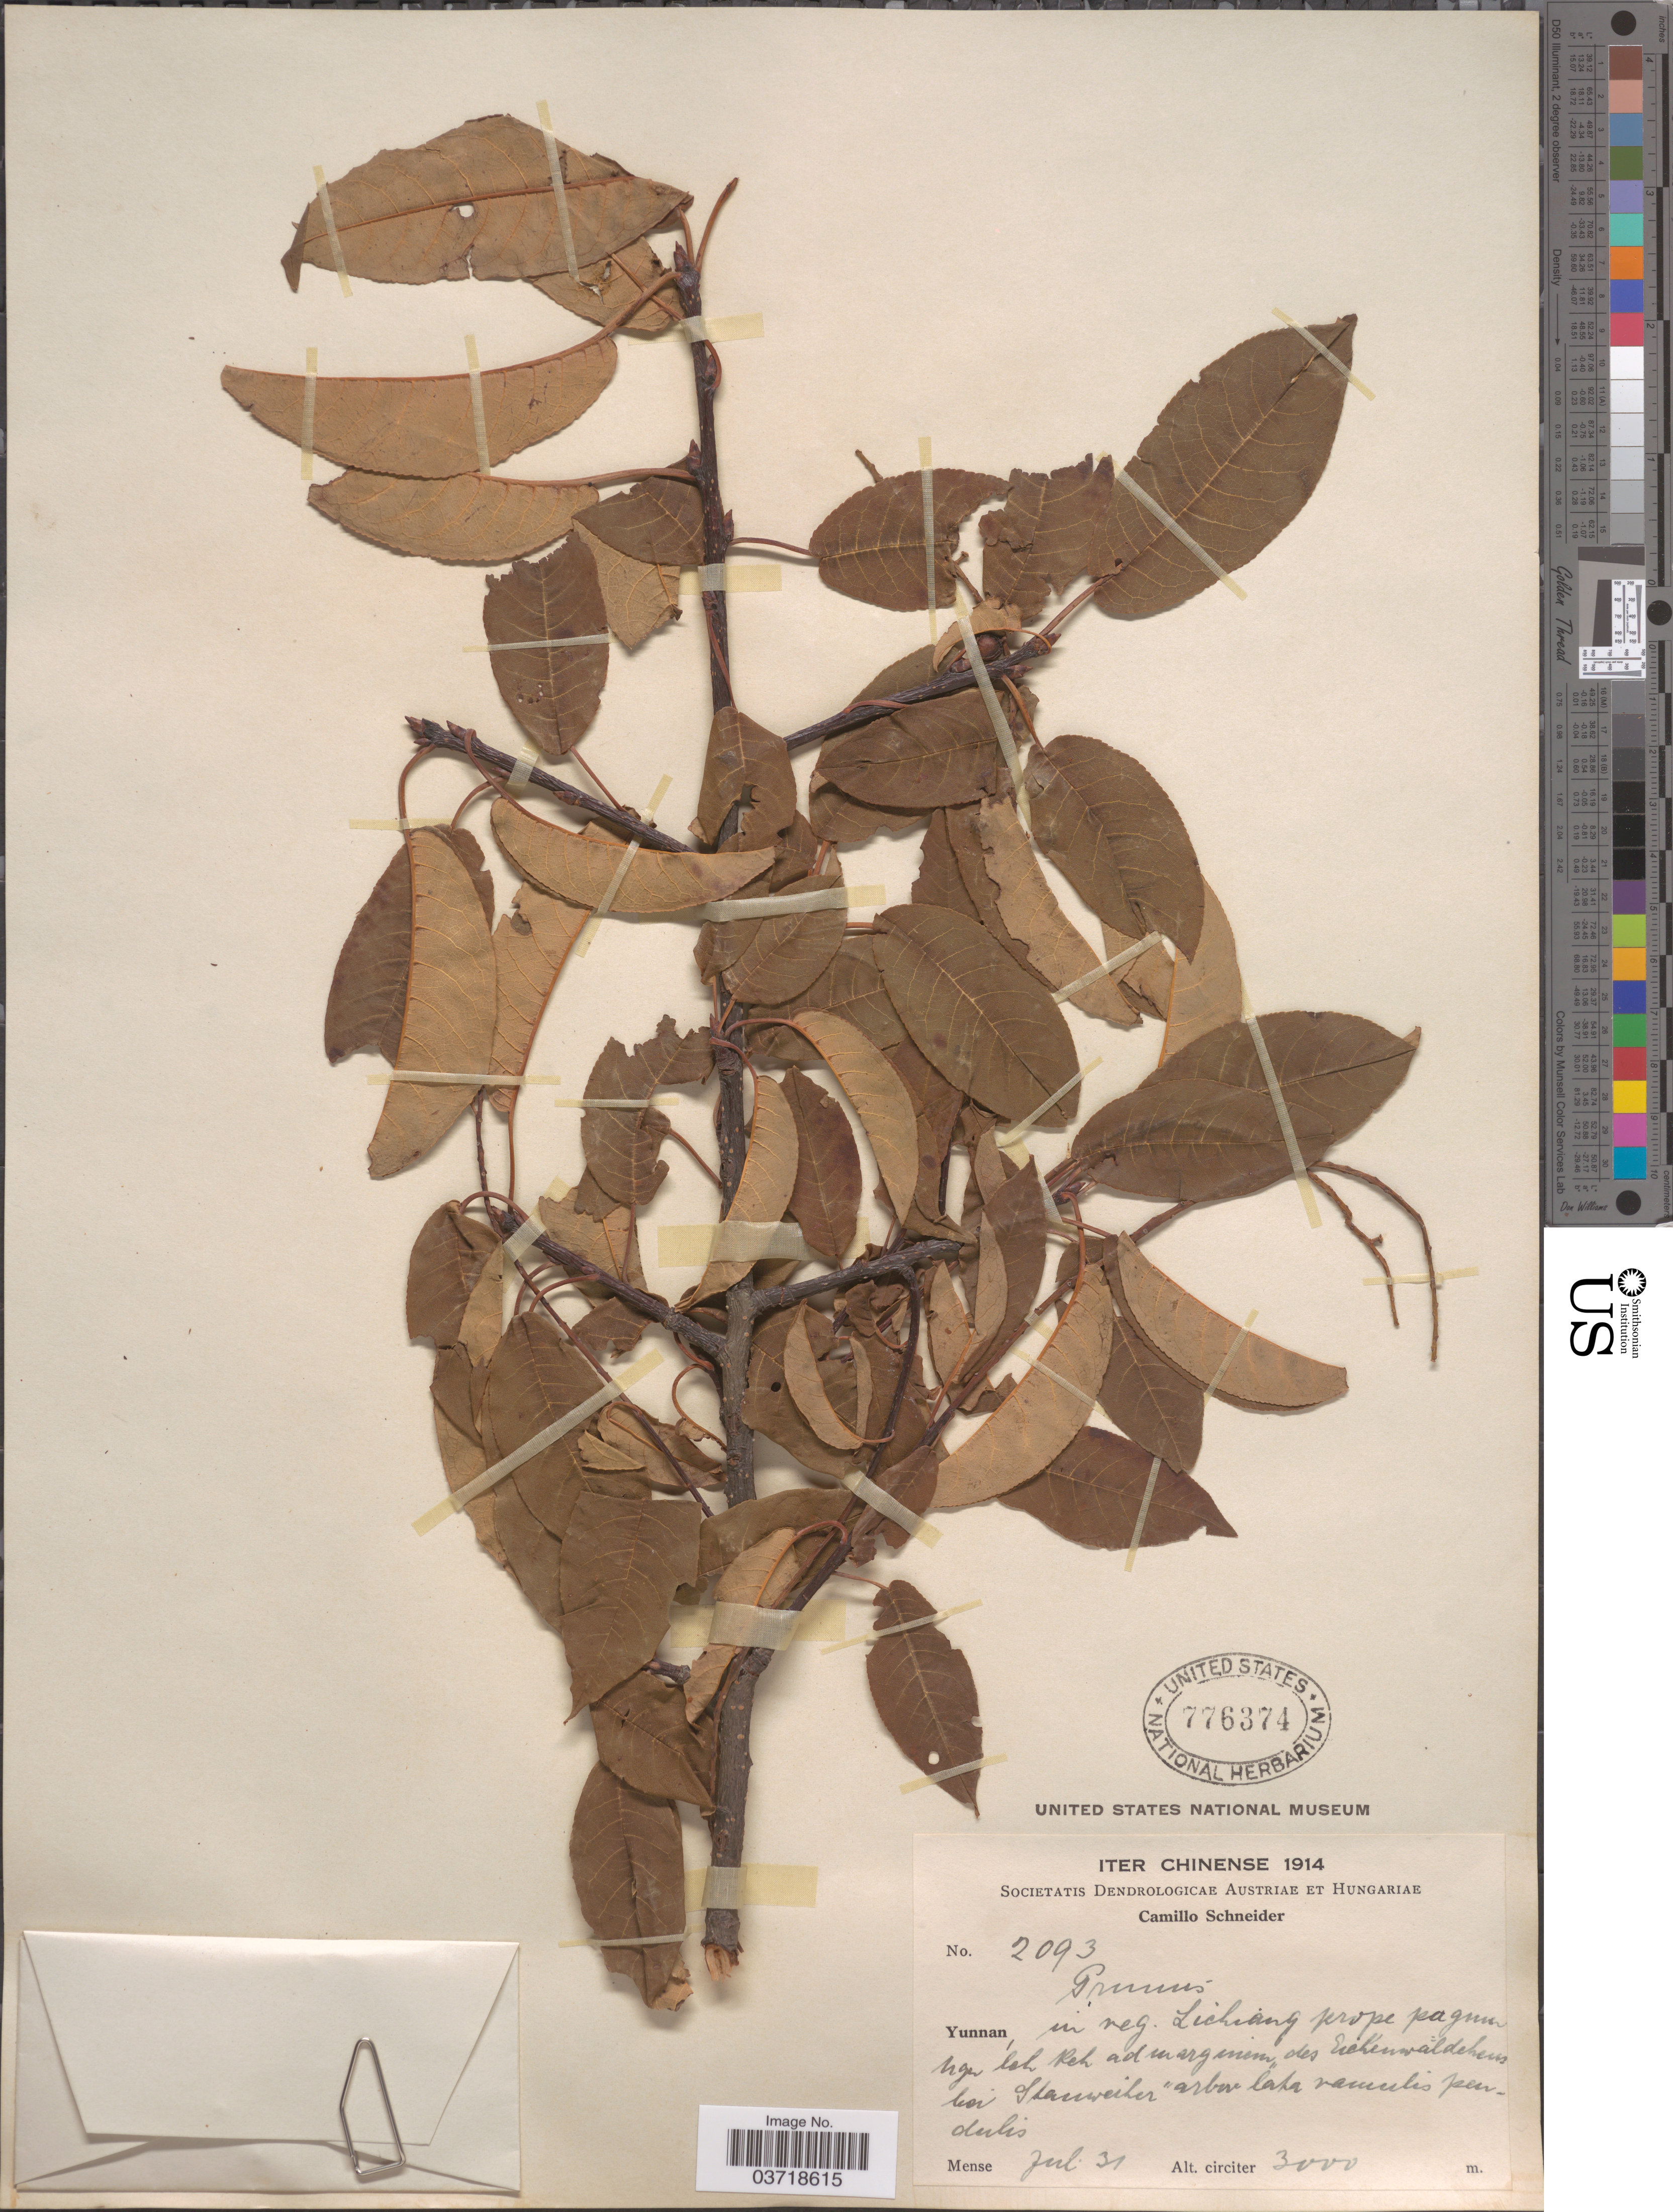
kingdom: Plantae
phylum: Tracheophyta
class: Magnoliopsida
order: Rosales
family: Rosaceae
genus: Prunus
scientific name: Prunus sp.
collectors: C. K. Schneider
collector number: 2093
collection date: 1914-07-31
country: China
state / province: Yunnan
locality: Iter Chinense. In reg. Lichiang prope pagum [illegible text] des Eichenwaldeheus bei Stanweiher arbore lata ramulis pardulis.[interpreted]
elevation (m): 3000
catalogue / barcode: US 776374